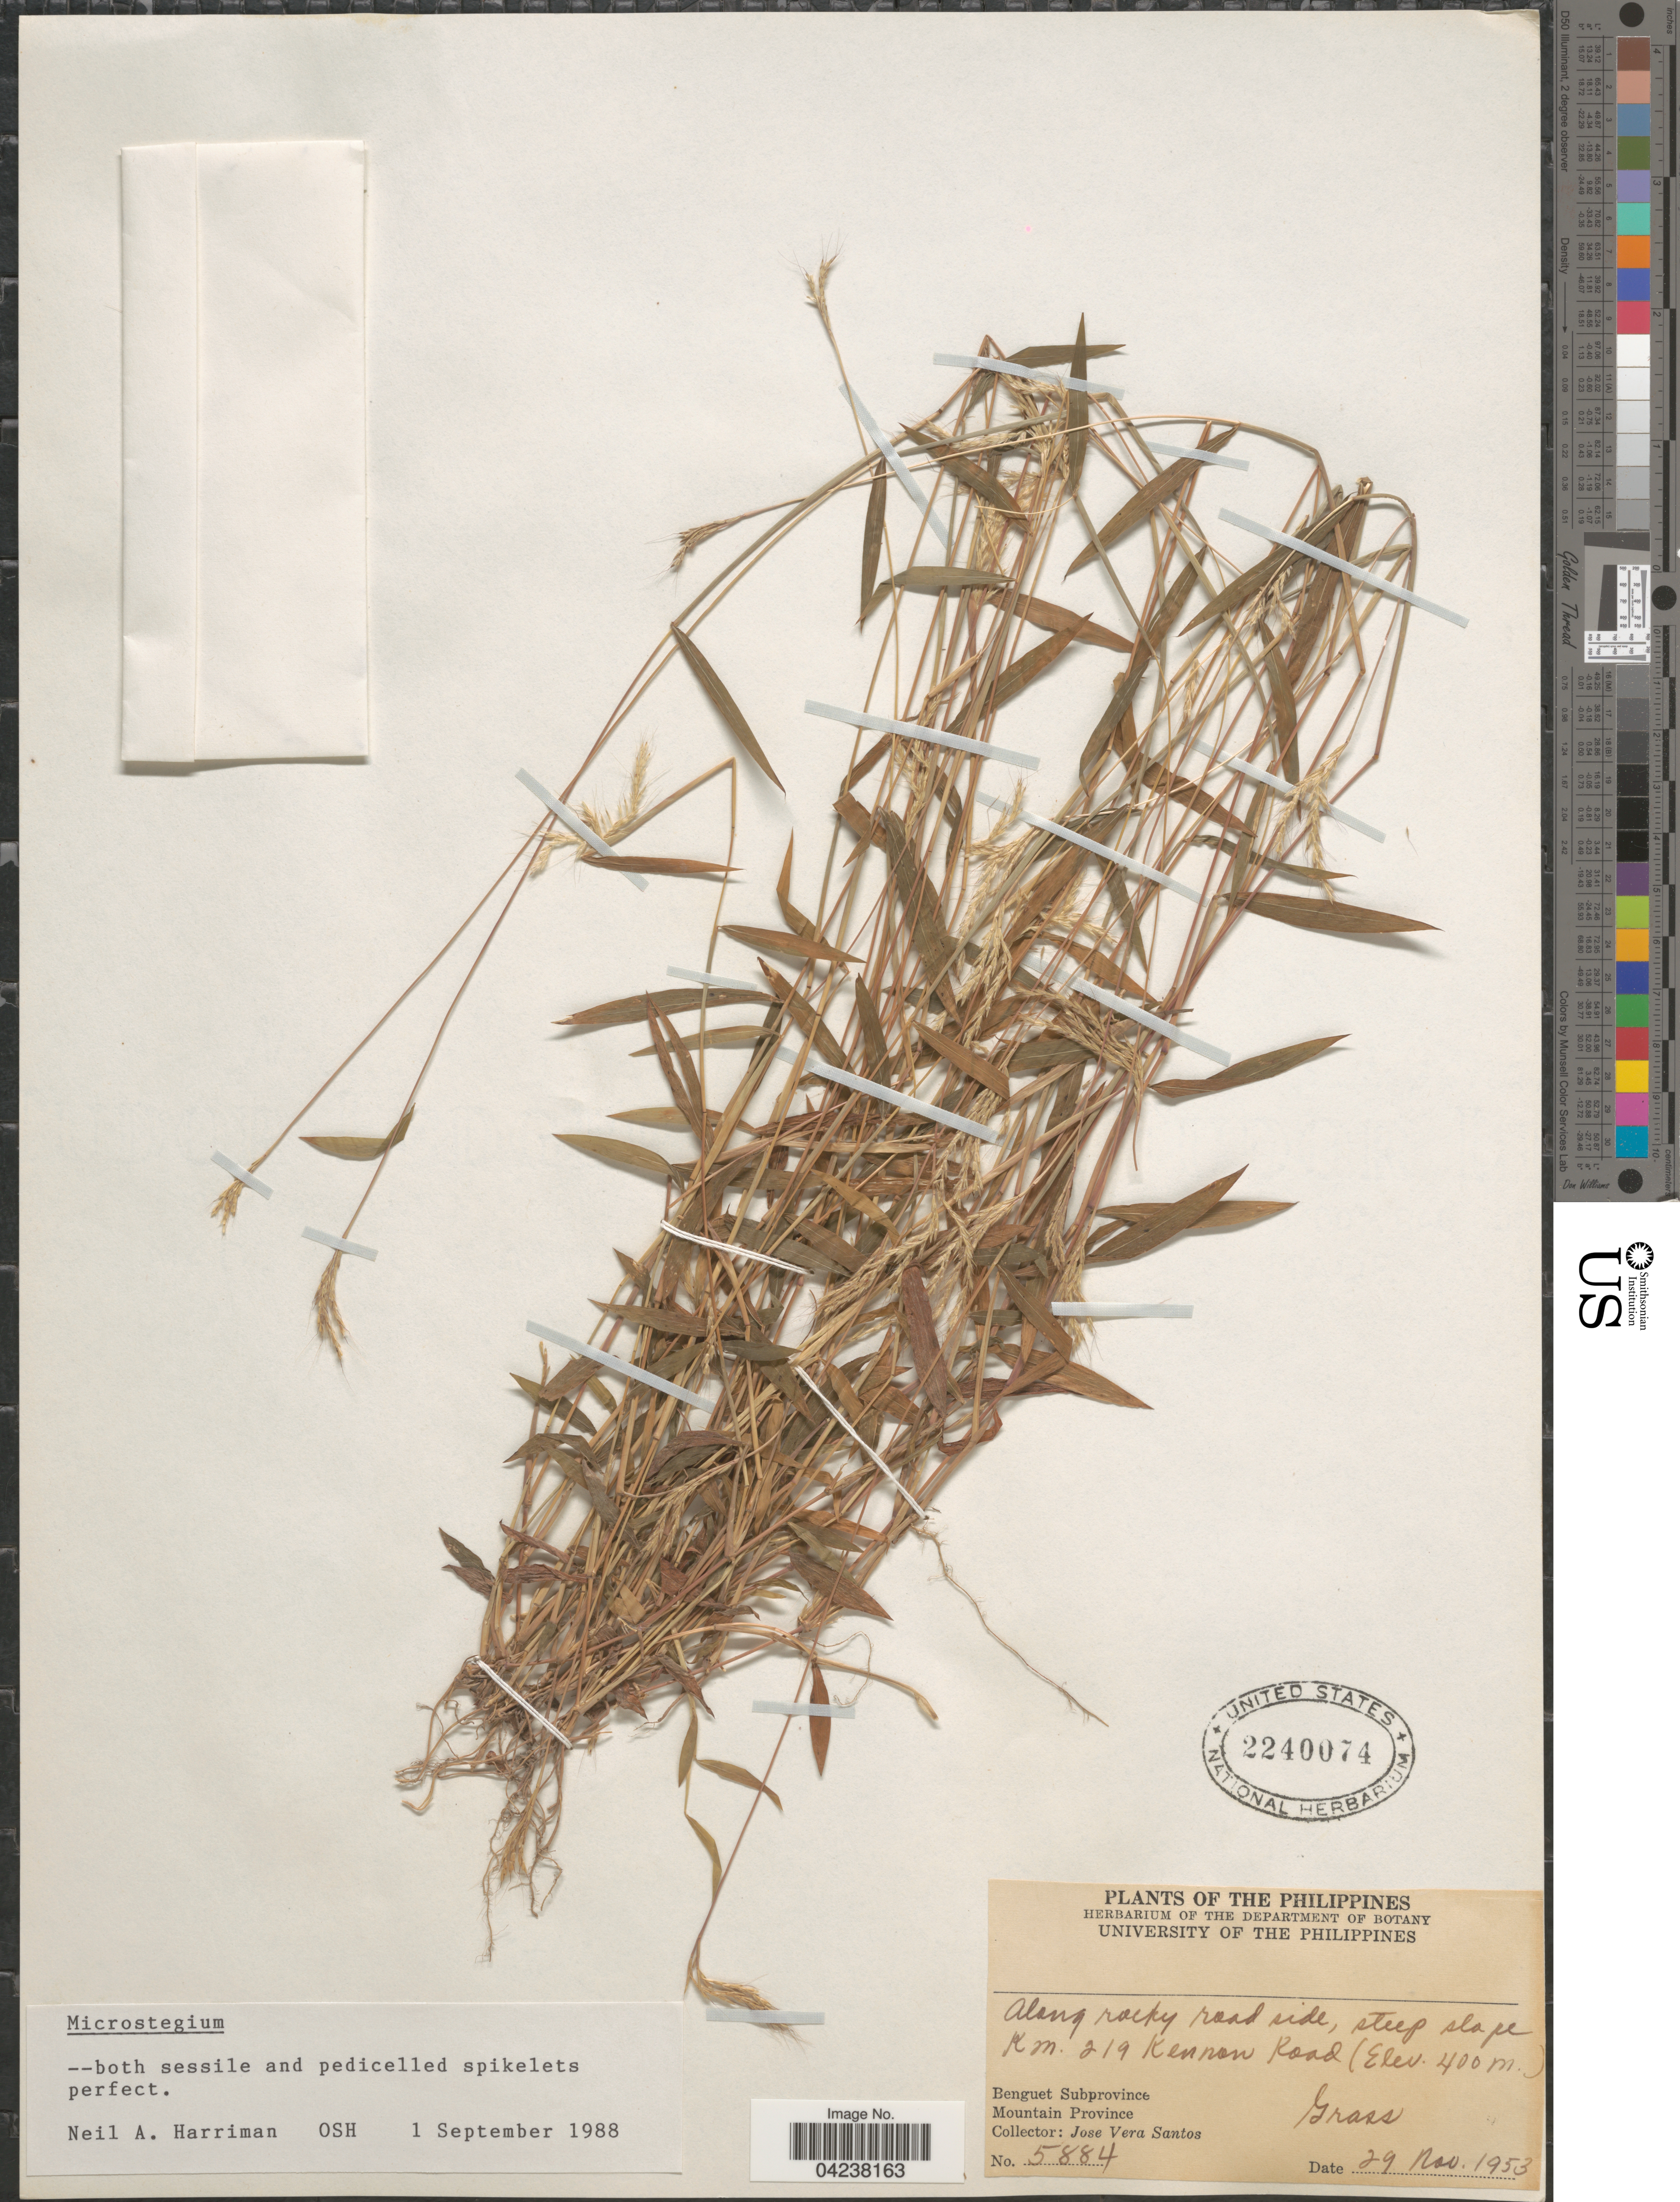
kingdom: Plantae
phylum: Tracheophyta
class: Liliopsida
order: Poales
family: Poaceae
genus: Microstegium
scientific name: Microstegium sp.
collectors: J. Vera Santos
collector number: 5884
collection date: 1953-11-29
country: Philippines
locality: Benguet Subprovince. Mountain Province.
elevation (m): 400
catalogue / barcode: US 2240074